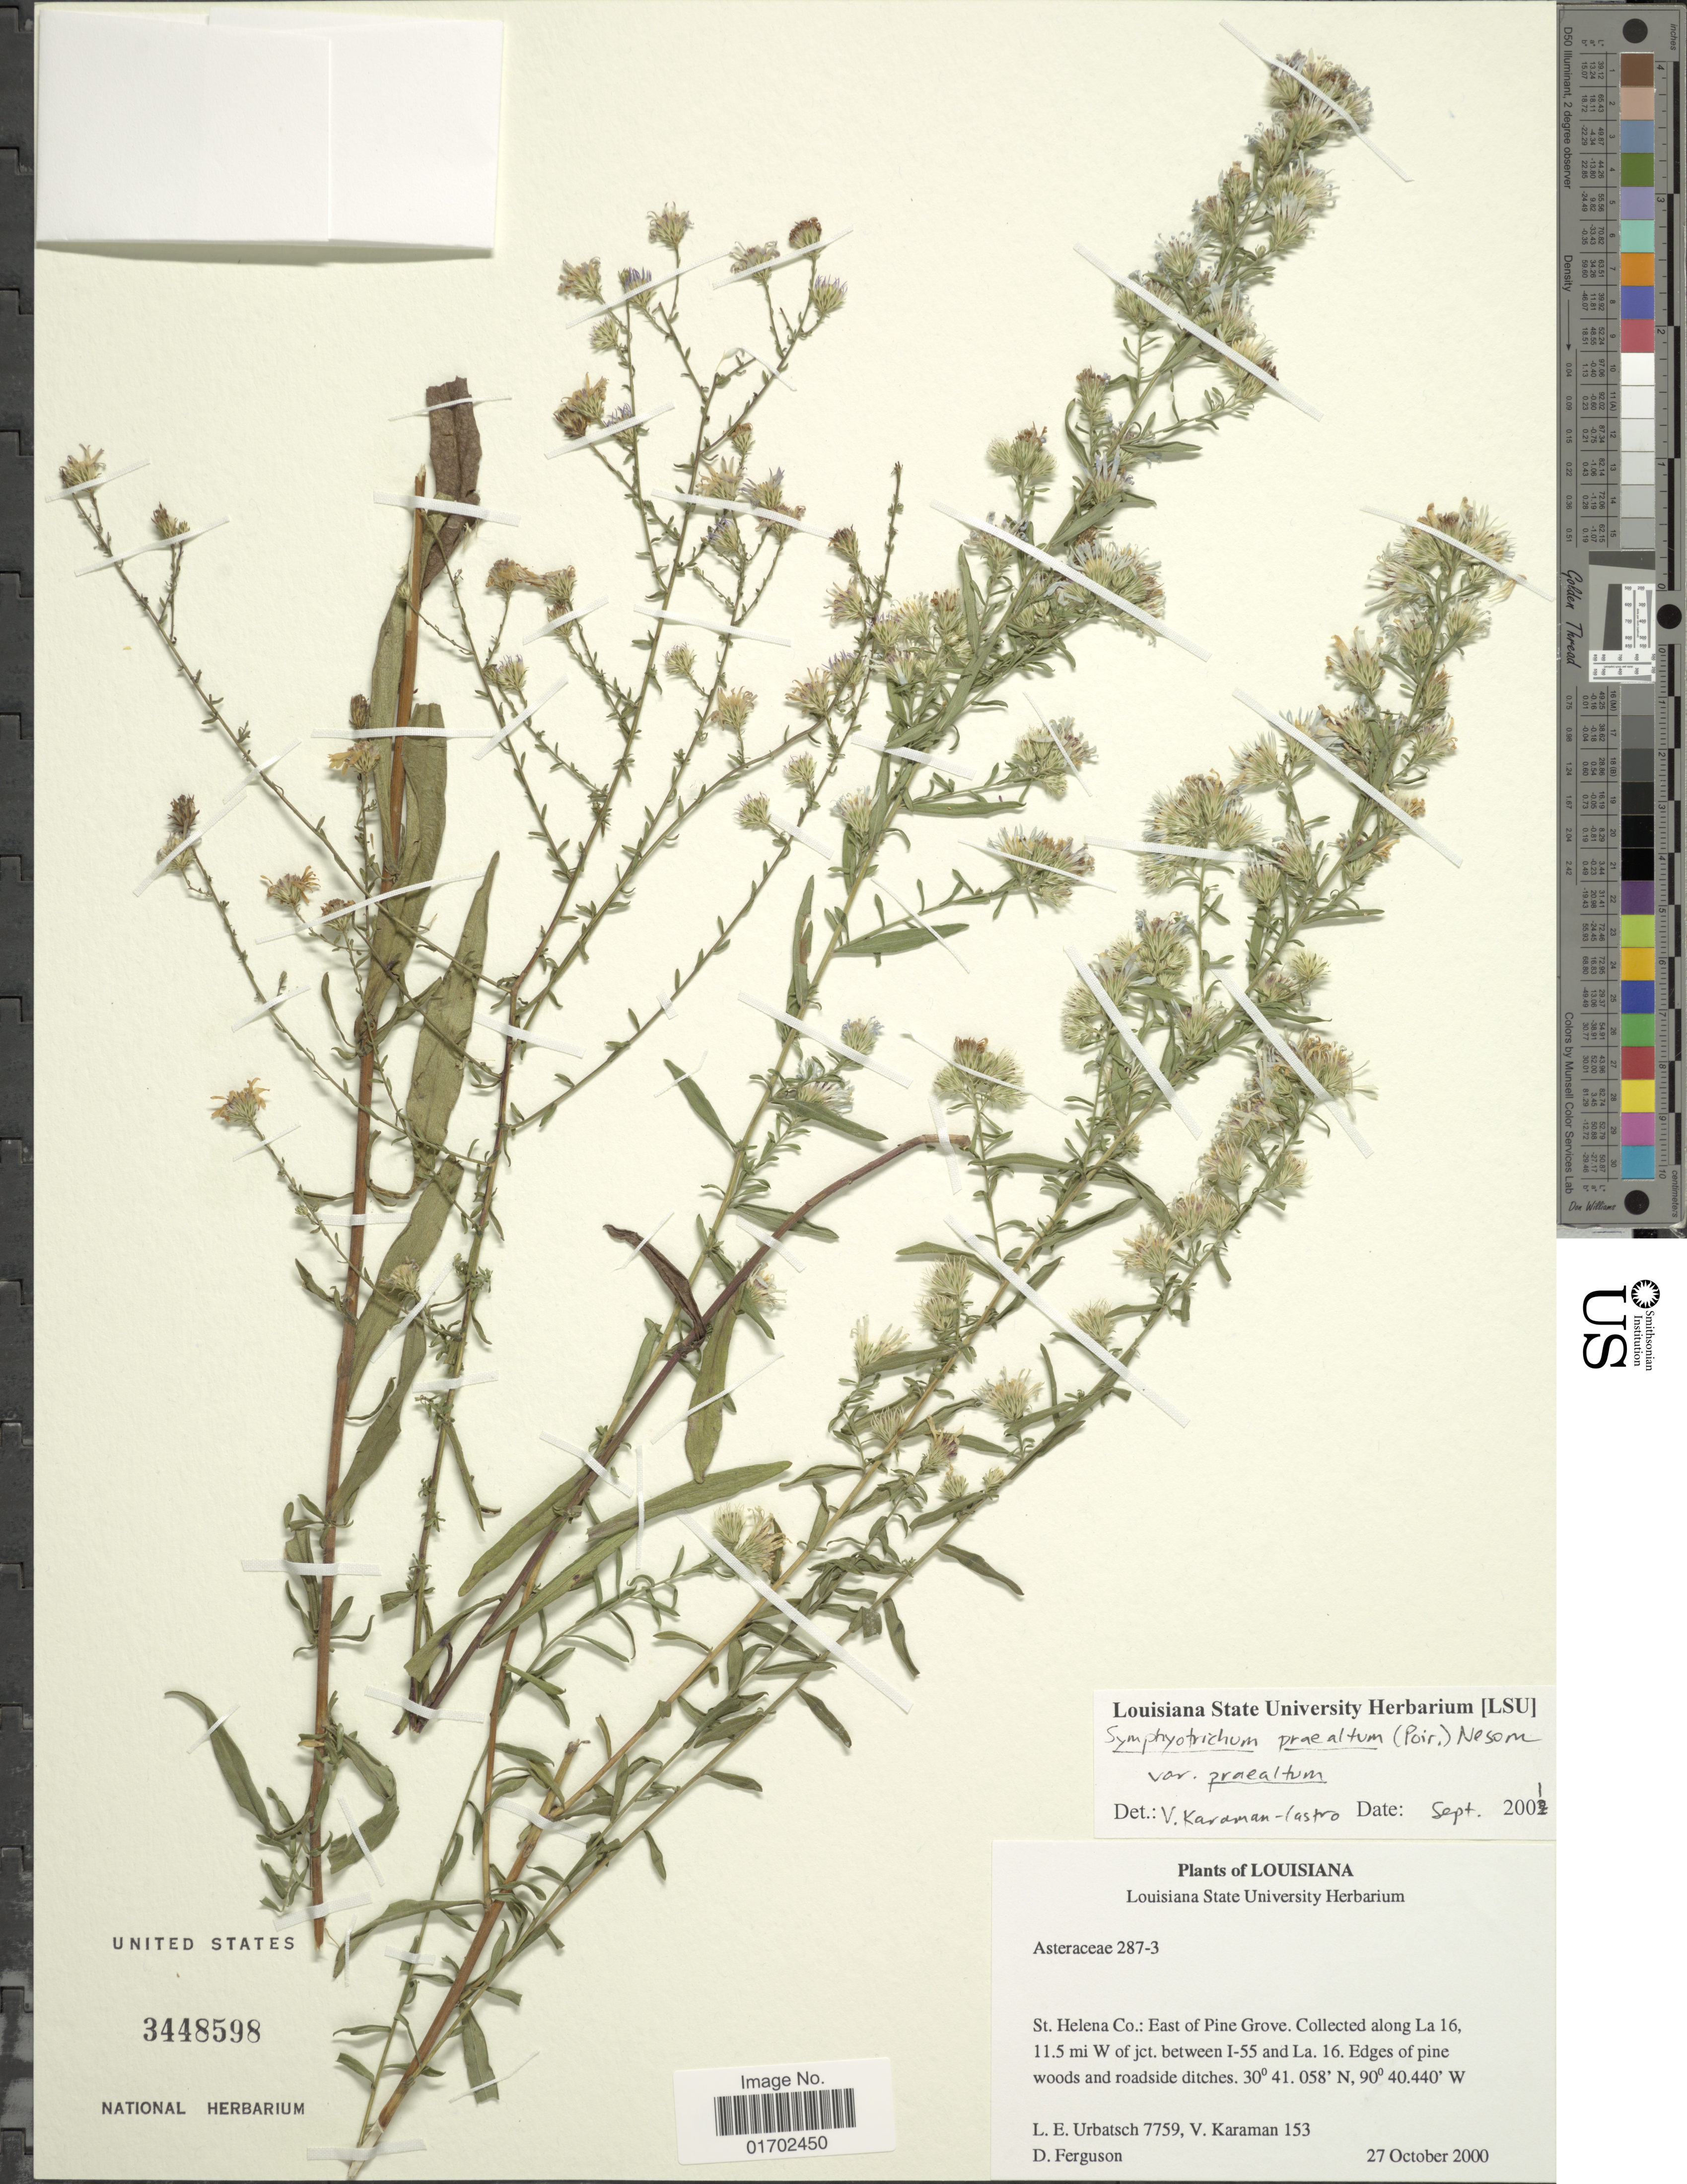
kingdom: Plantae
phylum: Tracheophyta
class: Magnoliopsida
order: Asterales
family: Asteraceae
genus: Symphyotrichum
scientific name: Symphyotrichum praealtum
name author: (Poir.) G.L. Nesom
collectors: L. E. Urbatsch, V. Karaman & D. Ferguson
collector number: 7759/153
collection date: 2000-10-27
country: United States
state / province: Louisiana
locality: Louisiana. St. Helena Co.: east of Pine Grove. Collected along La 16, 11.5 mi W of jct. between I-55 and La. 16. Edges of pine woods and roadside ditches.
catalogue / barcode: US 3448598